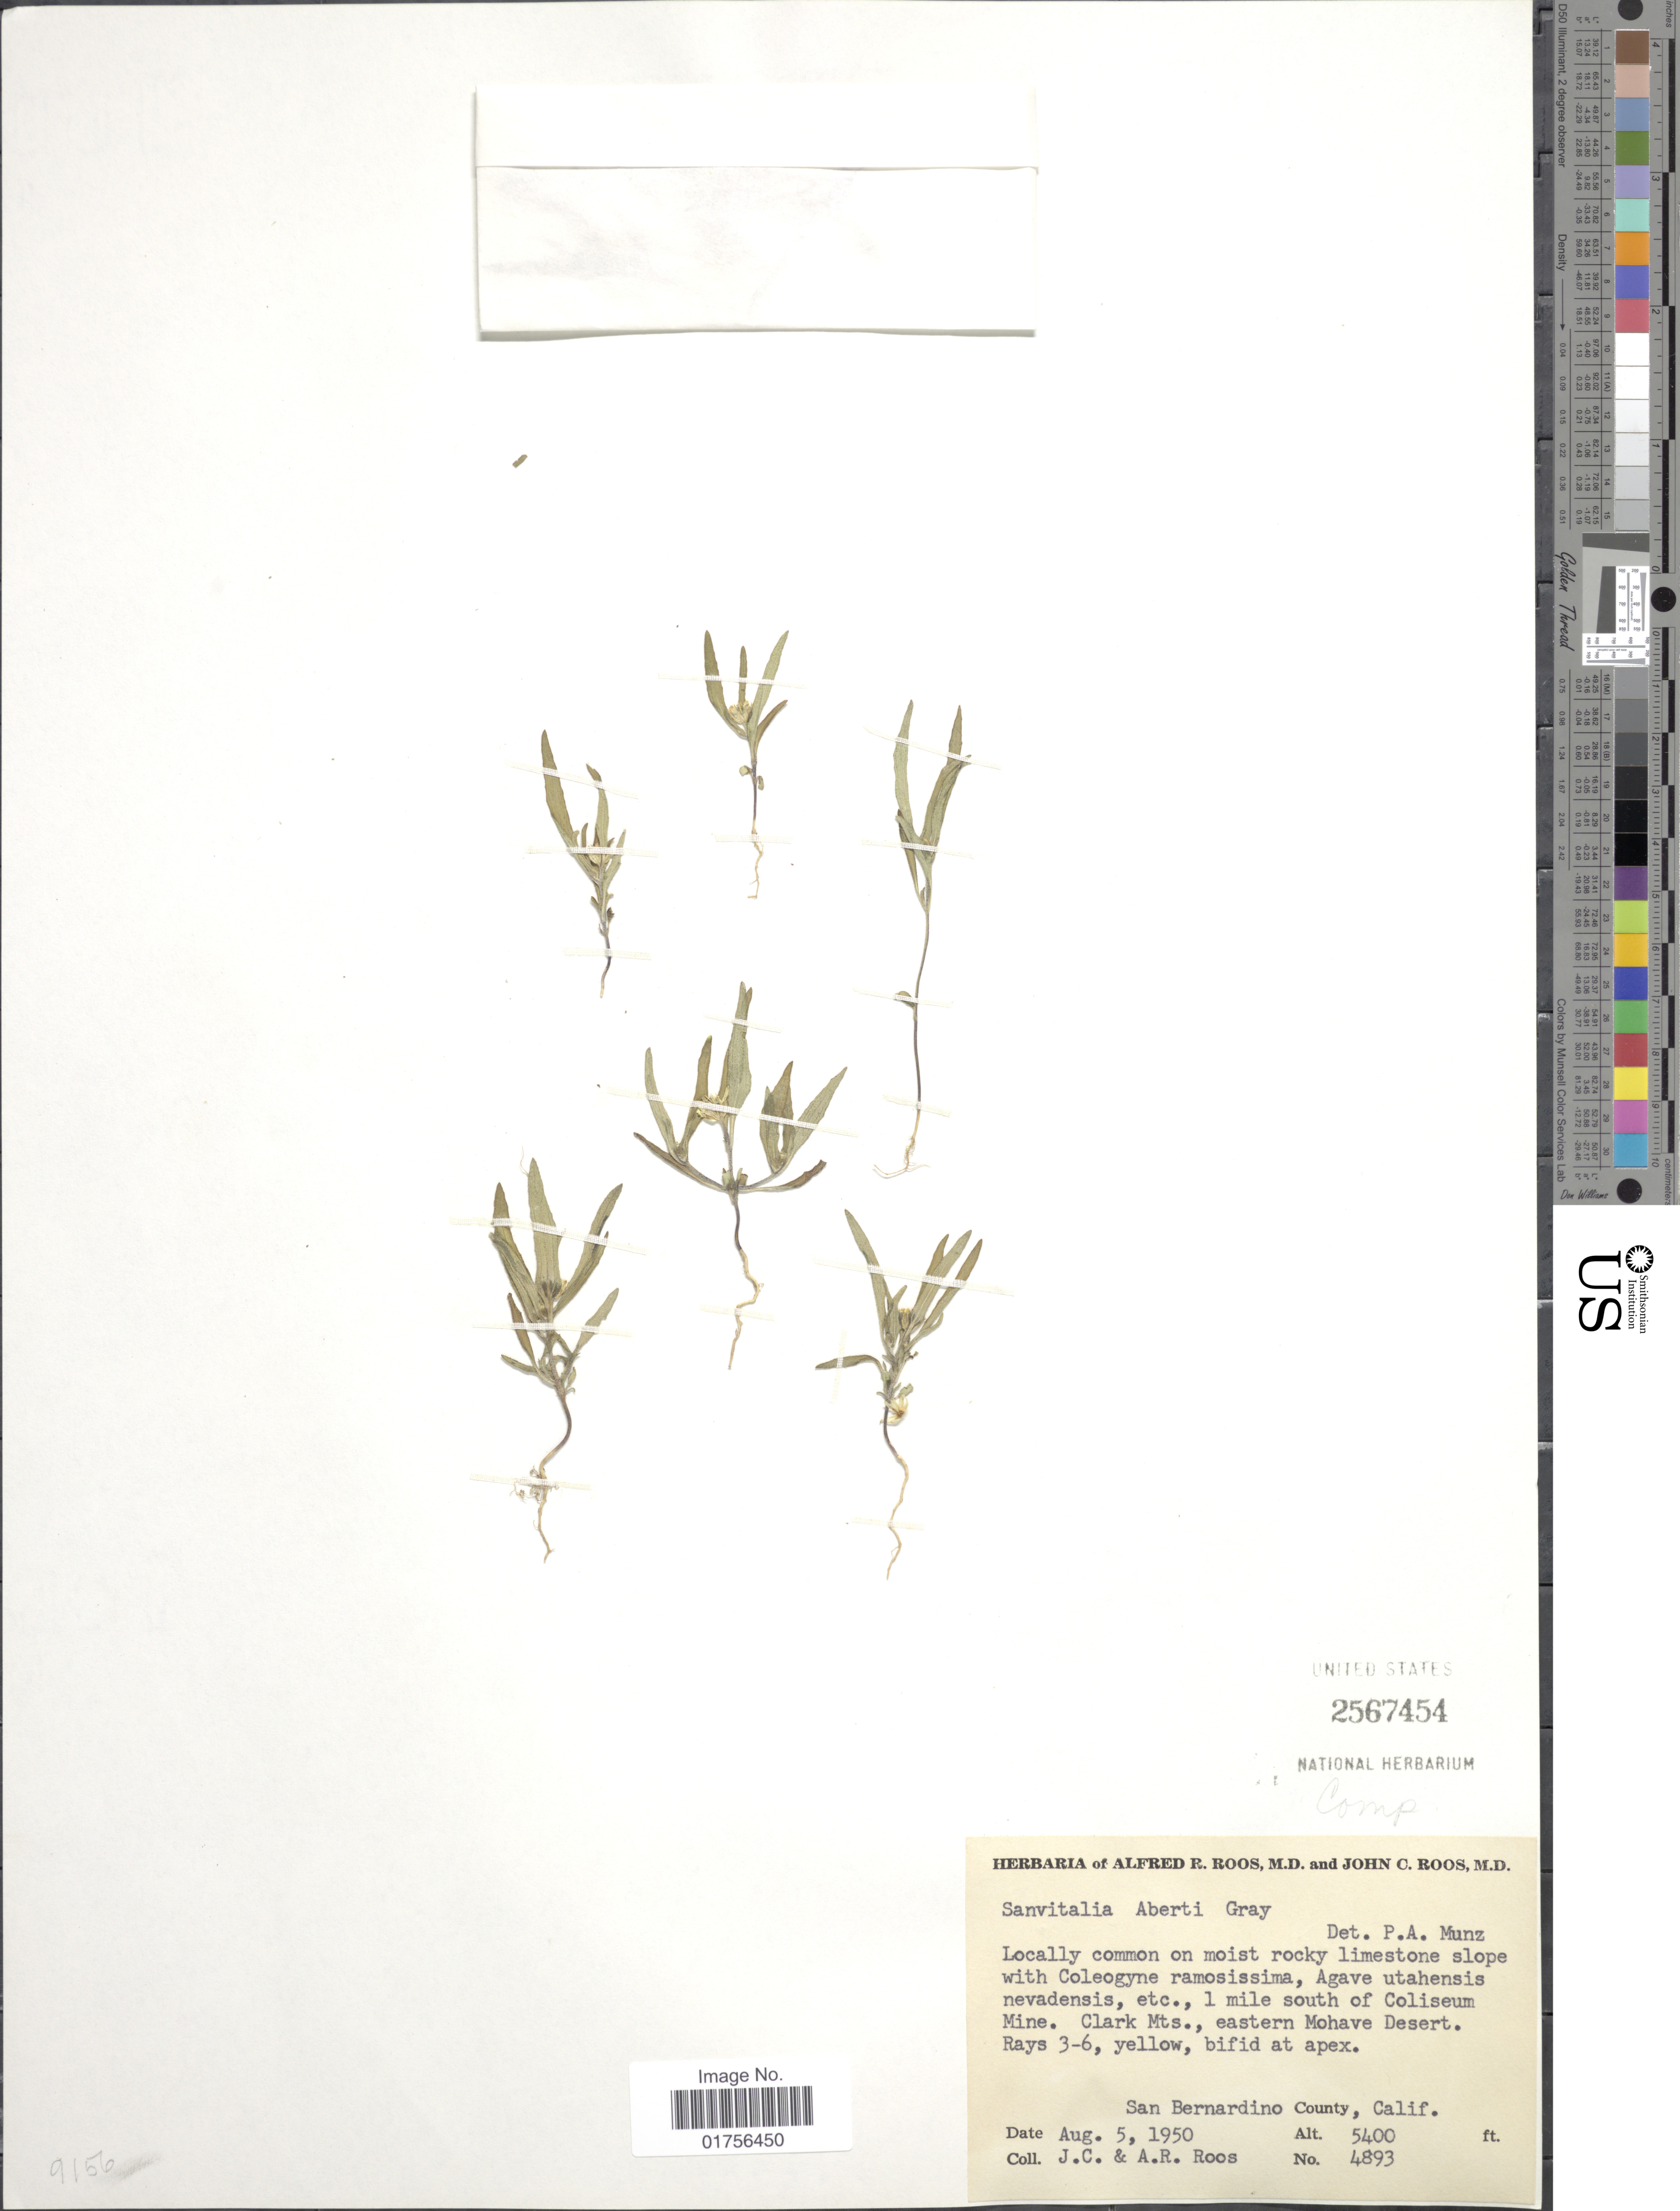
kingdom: Plantae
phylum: Tracheophyta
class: Magnoliopsida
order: Asterales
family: Asteraceae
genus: Sanvitalia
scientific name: Sanvitalia aberti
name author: A. Gray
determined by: Skibicki, Samuel V.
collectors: J. C. Roos & A. R. Roos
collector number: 4893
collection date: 1950-08-05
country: United States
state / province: California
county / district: San Bernardino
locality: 1 miles south of Coliseum Mine, Clark Mts., eastern Mohave Desert, San Bernardino County, Calif.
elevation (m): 1646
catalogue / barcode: US 2567454